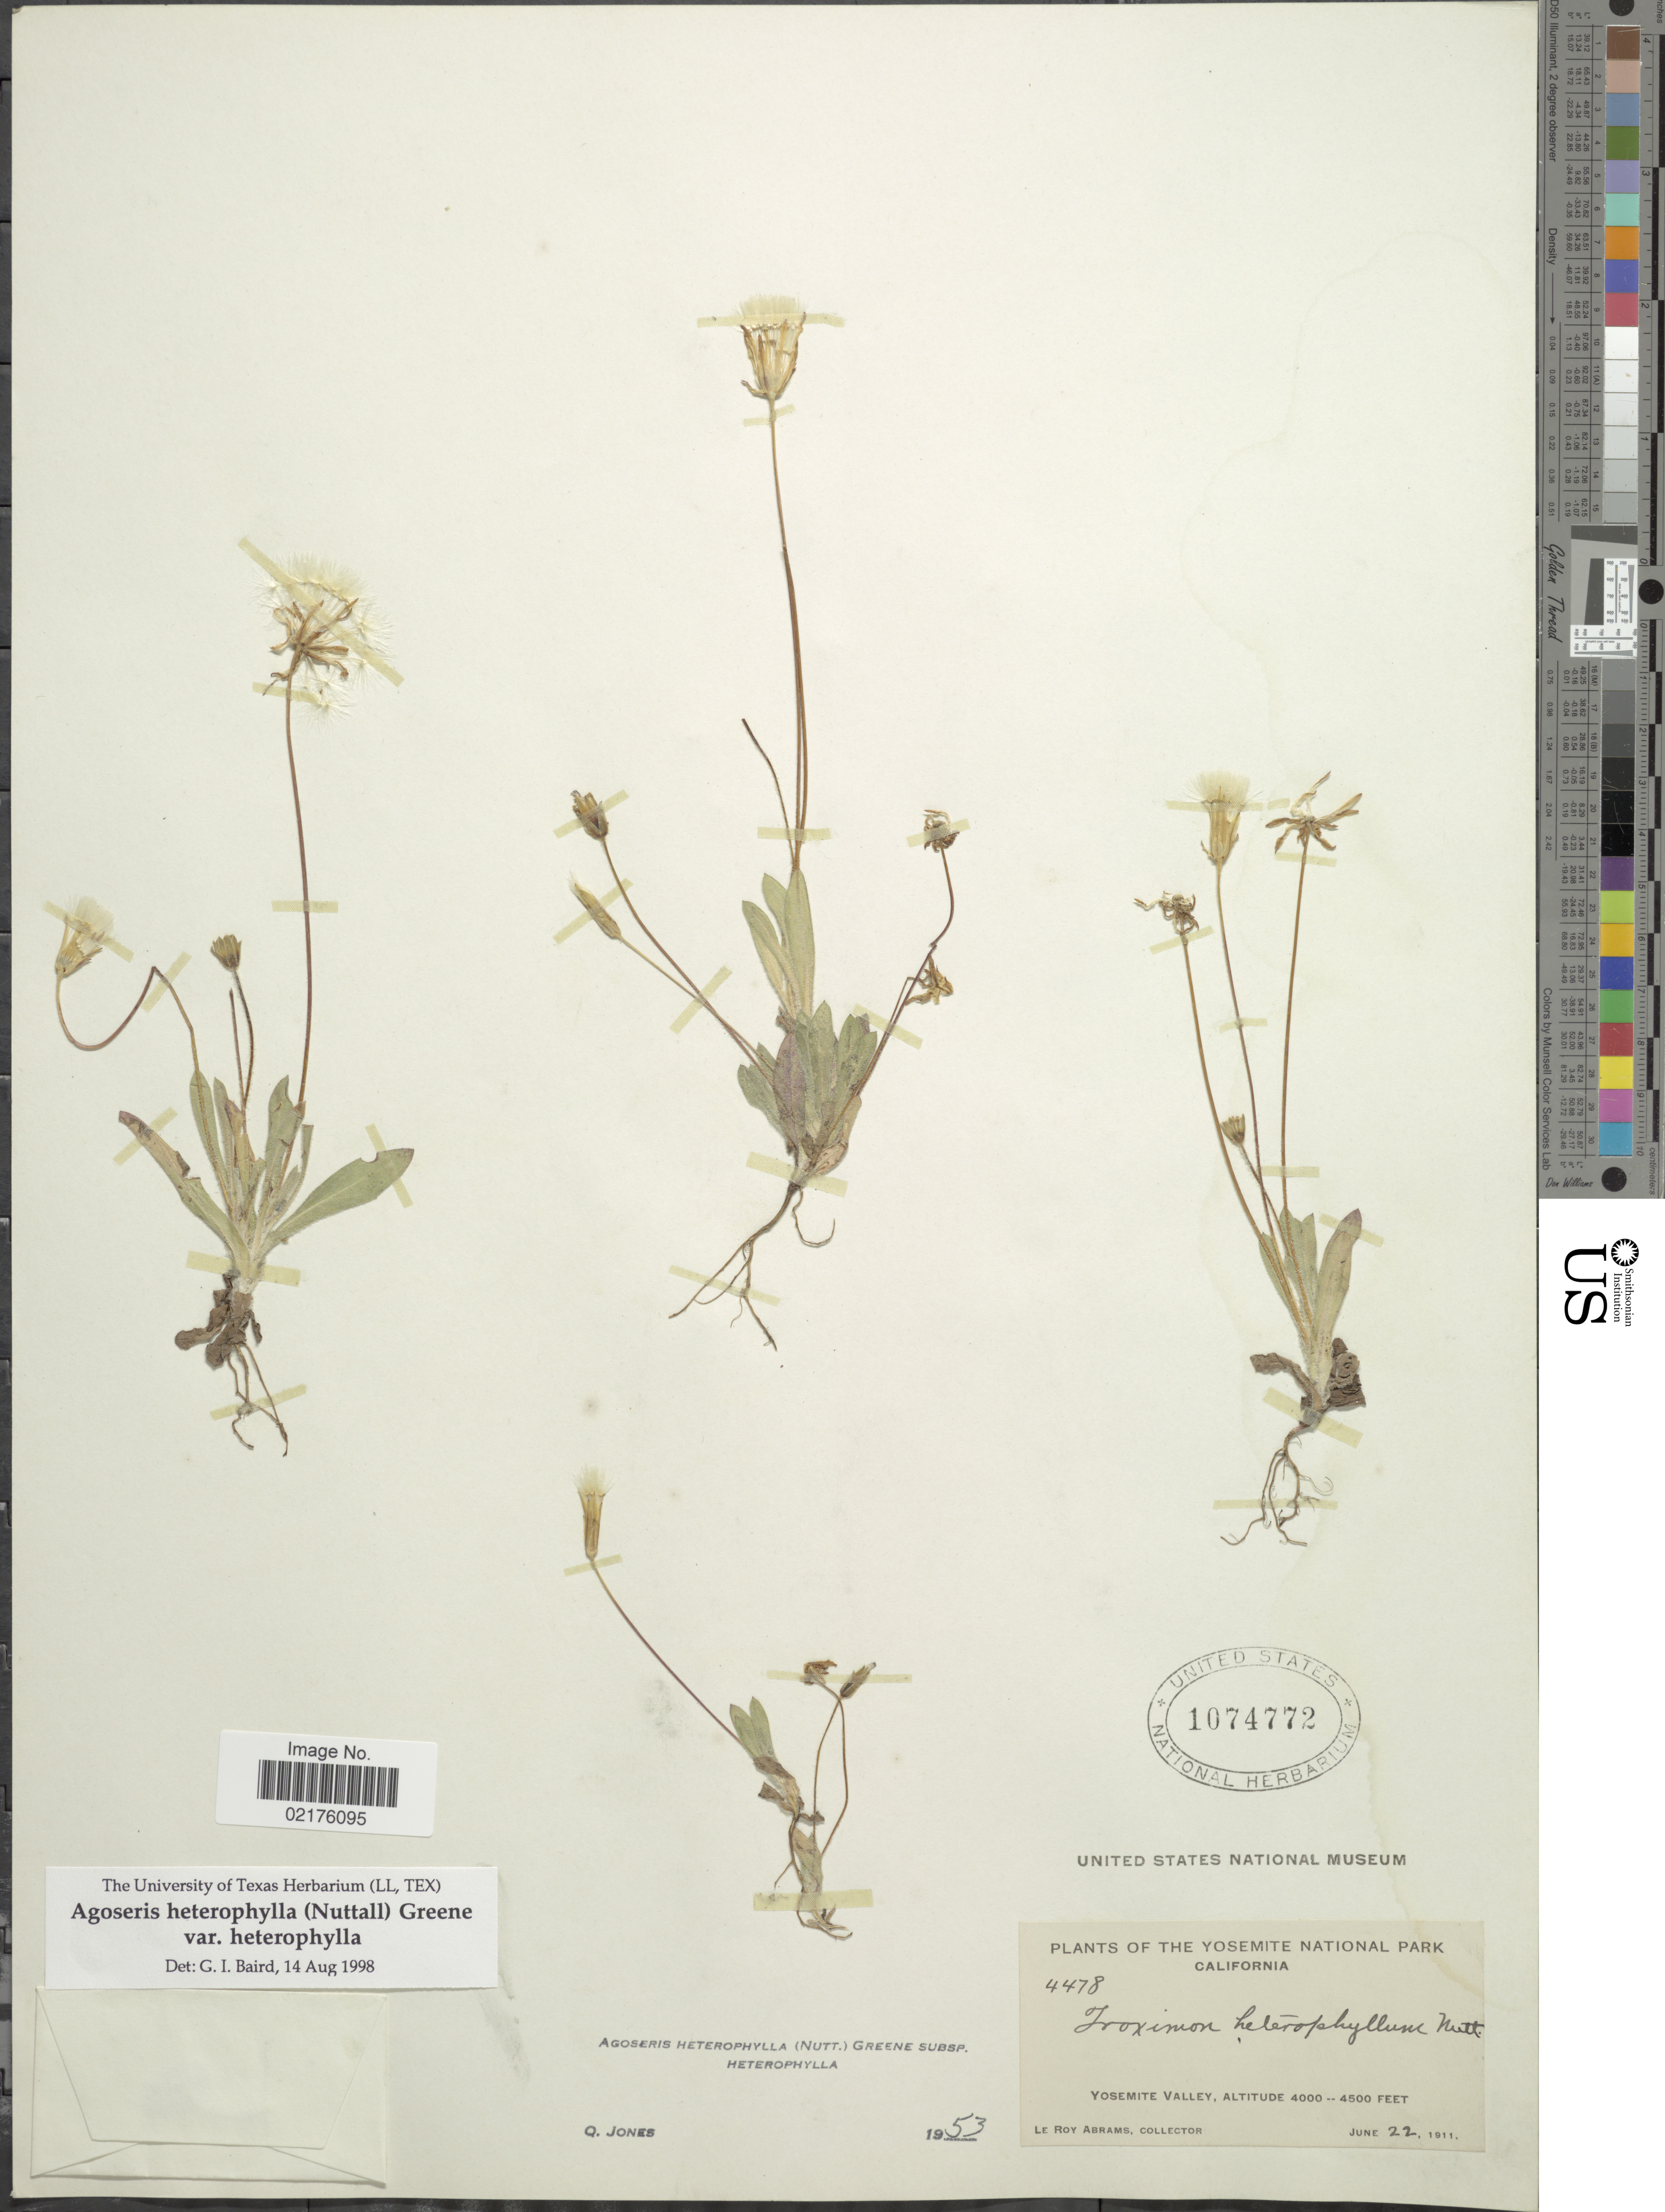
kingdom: Plantae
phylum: Tracheophyta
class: Magnoliopsida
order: Asterales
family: Asteraceae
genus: Agoseris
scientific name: Agoseris heterophylla subsp. heterophylla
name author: (Nutt.) Greene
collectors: L. Abrams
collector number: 4478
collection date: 1911-06-22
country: United States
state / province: California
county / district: Mariposa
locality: The Yosemite National Park, California, Yosemite Valley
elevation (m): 1219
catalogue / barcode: US 1074772